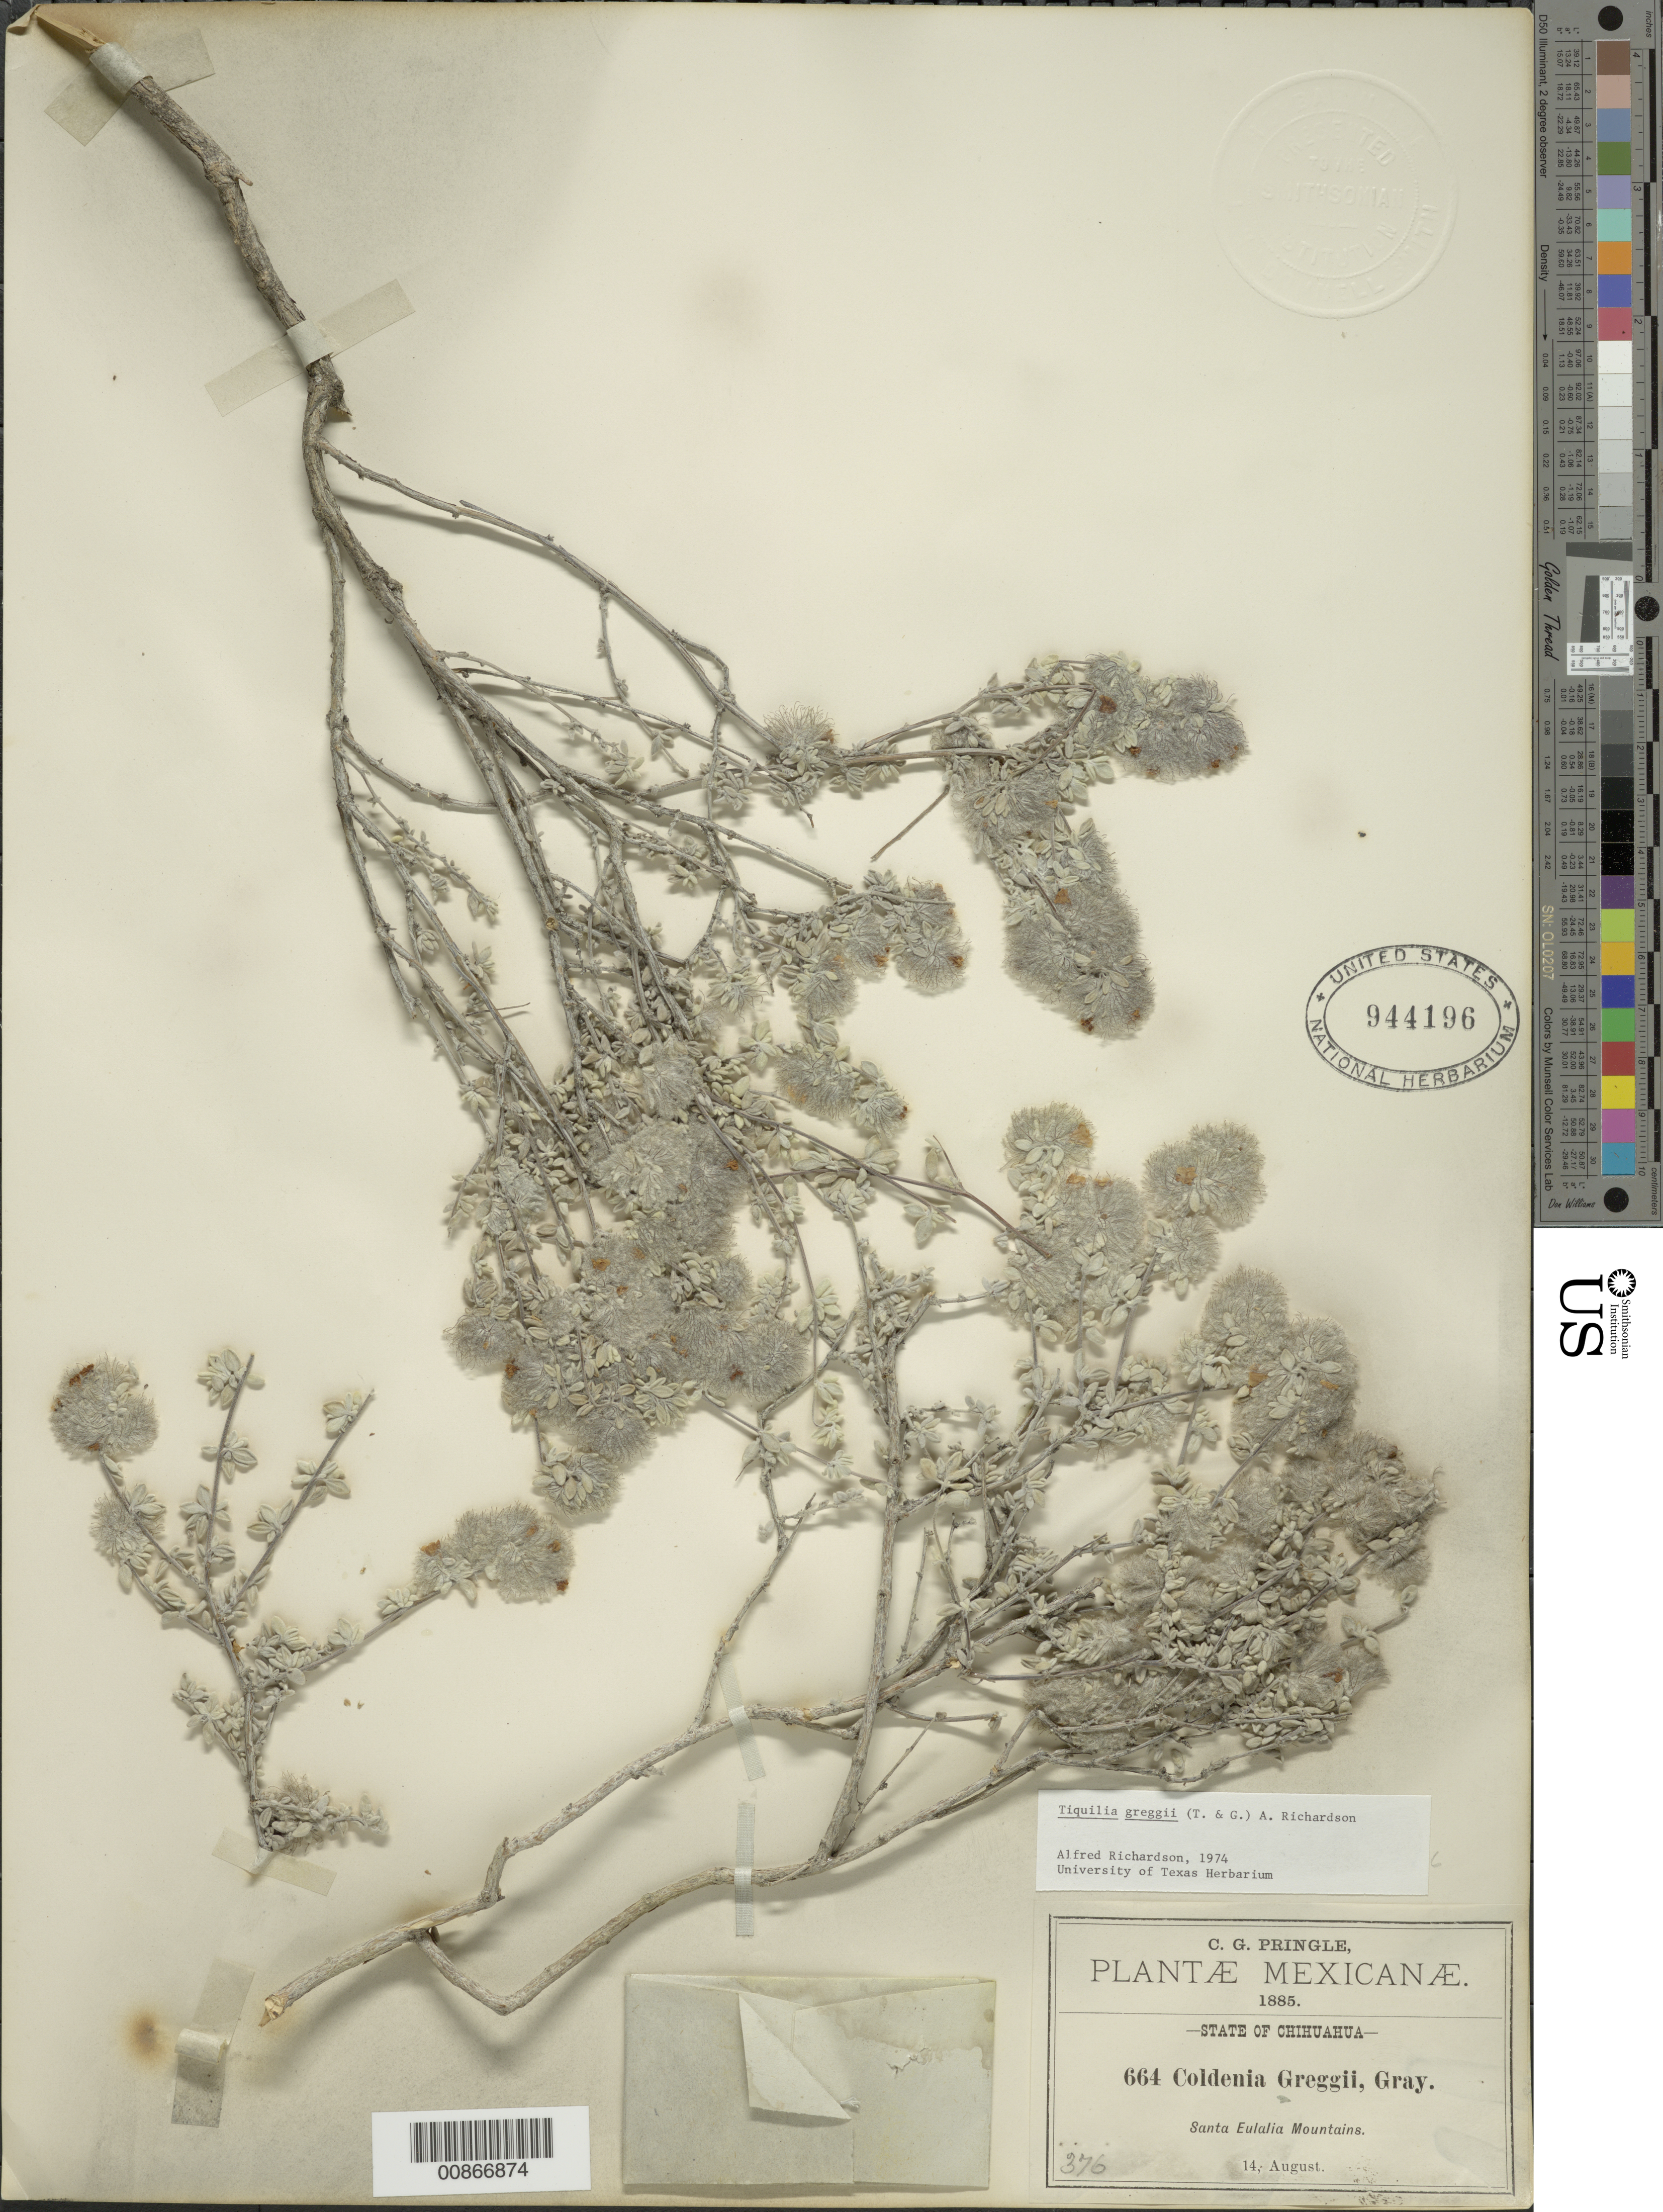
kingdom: Plantae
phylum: Tracheophyta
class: Magnoliopsida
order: Boraginales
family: Ehretiaceae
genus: Tiquilia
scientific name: Tiquilia greggii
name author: (Torr.) A.T. Richardson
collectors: C. G. Pringle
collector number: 664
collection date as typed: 14 Aug 1885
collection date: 1885-08-14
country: Mexico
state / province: Chihuahua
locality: Santa Eulalia Mountains, Chihuahua.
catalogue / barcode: US 944196